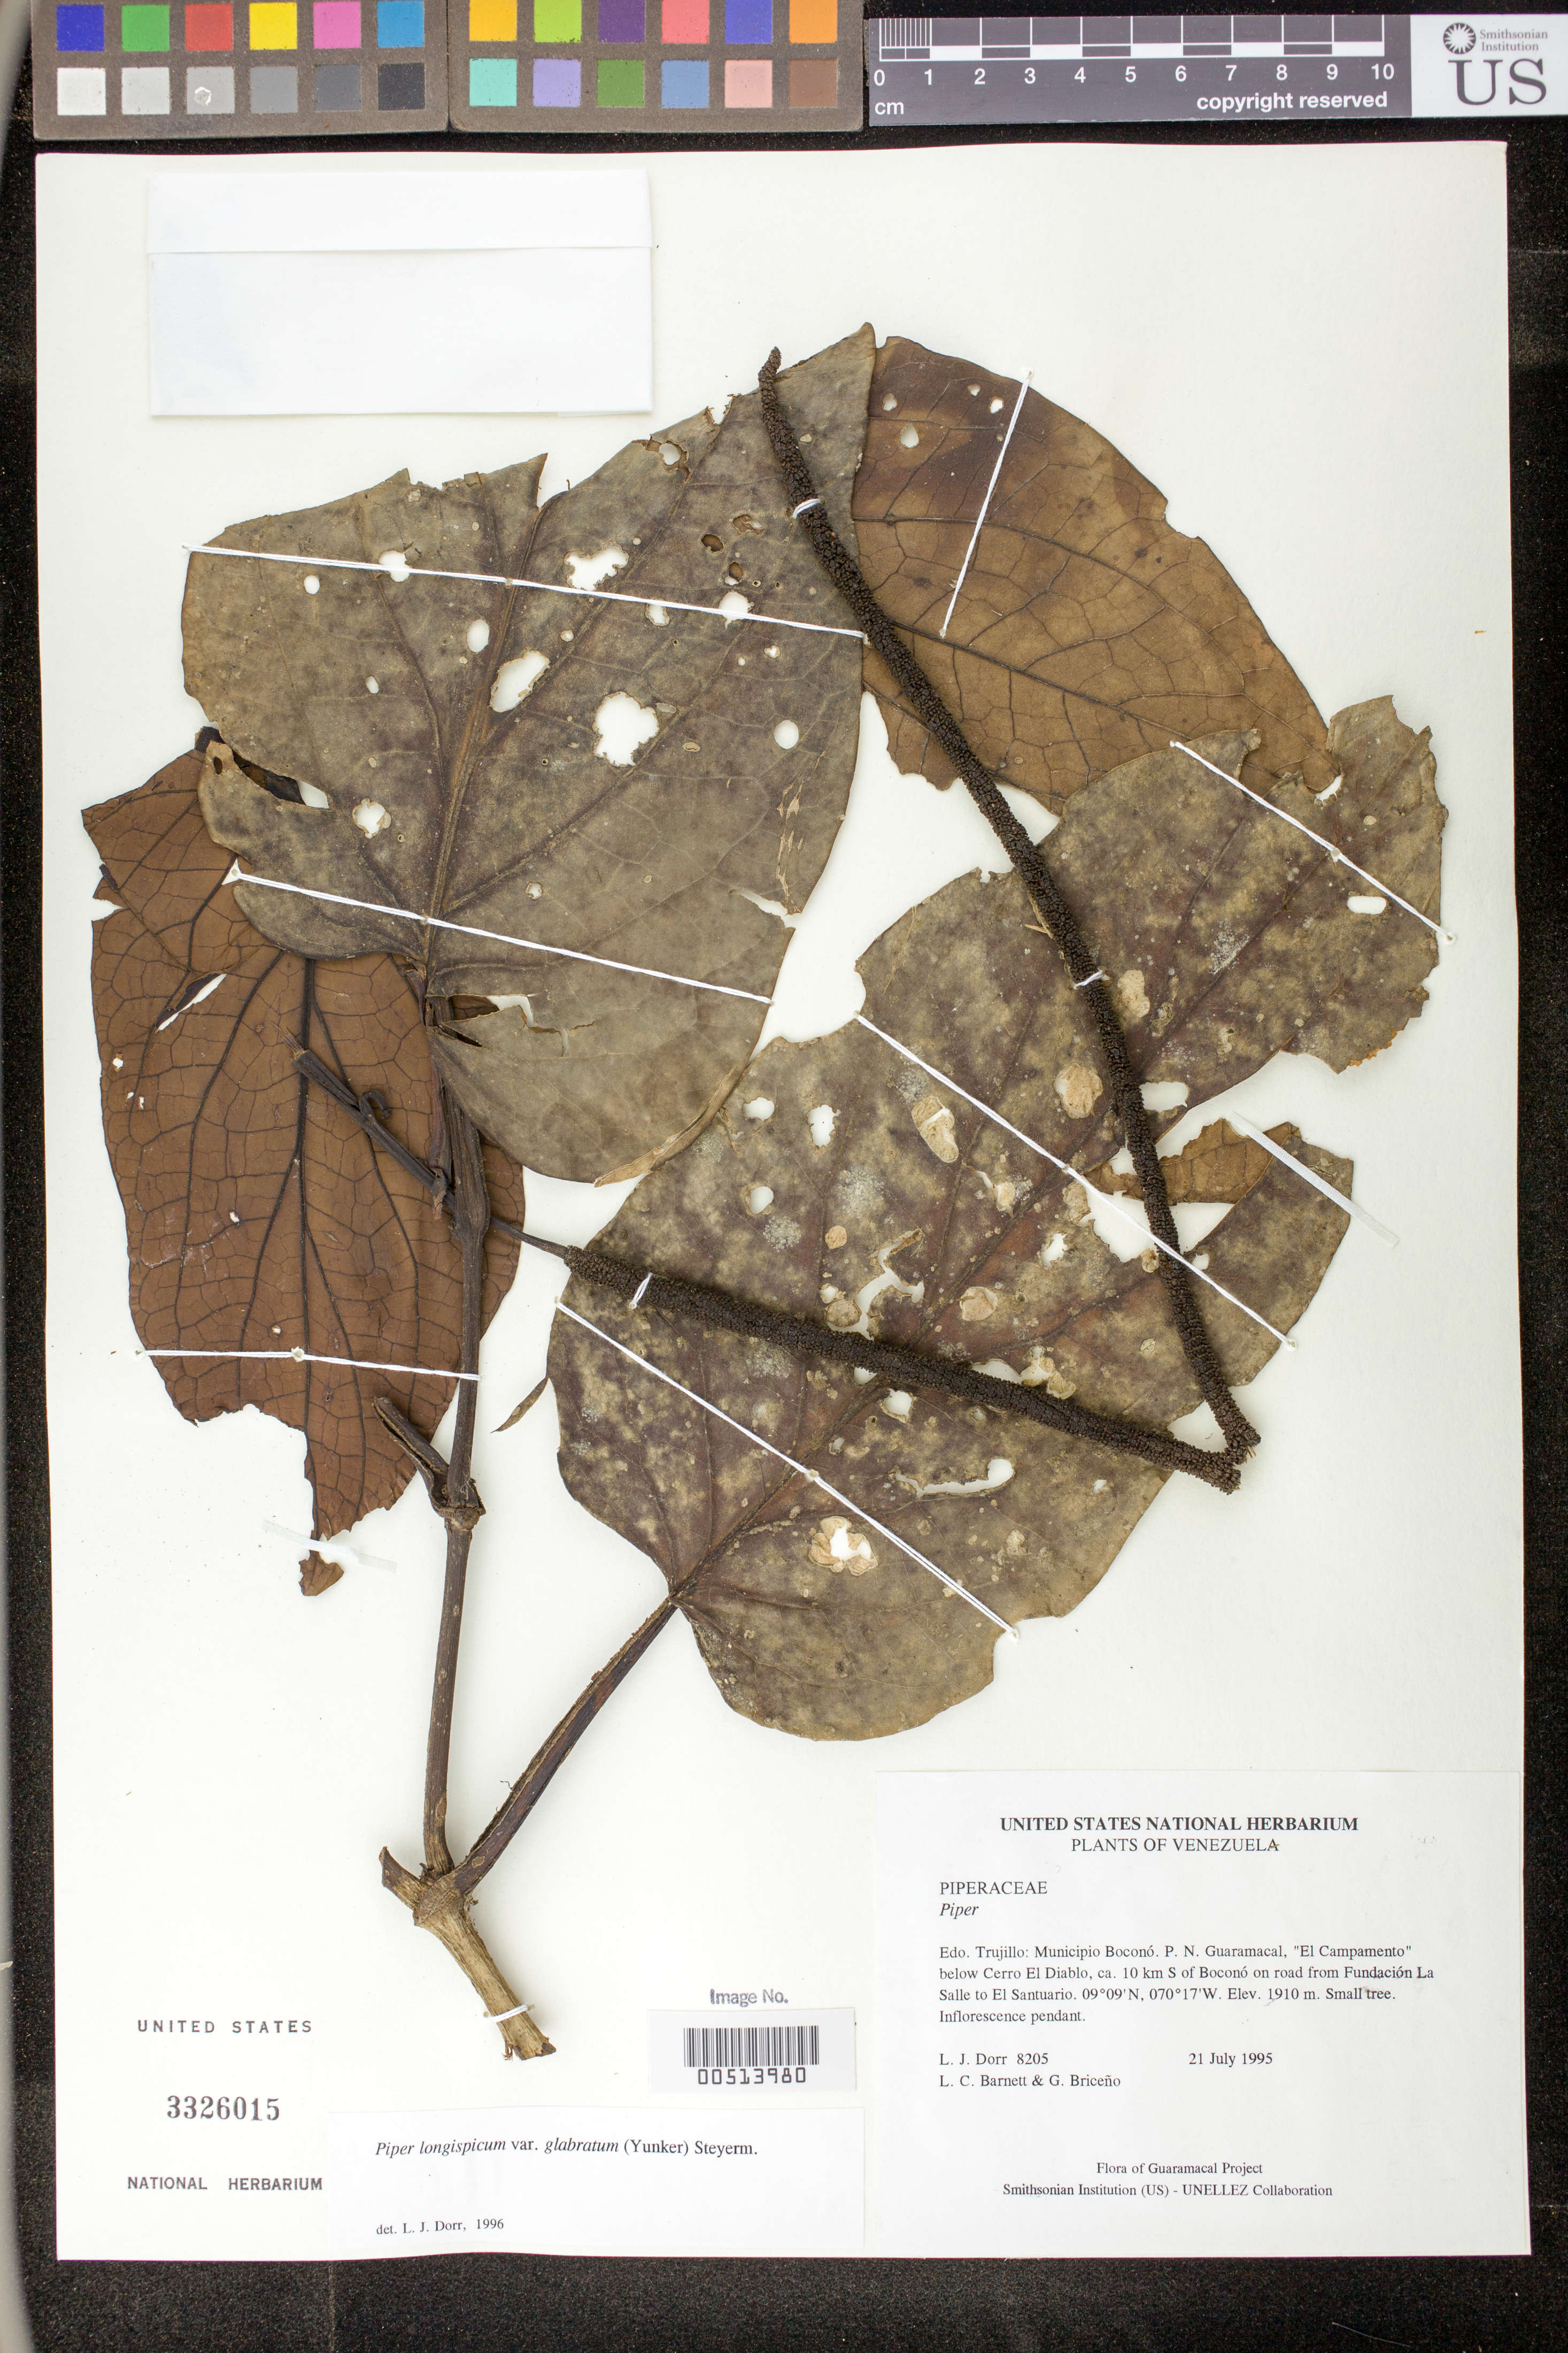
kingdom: Plantae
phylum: Tracheophyta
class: Magnoliopsida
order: Piperales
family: Piperaceae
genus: Piper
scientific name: Piper longispicum var. glabratum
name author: (Yunck.) Steyerm.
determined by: Dorr, L. J., (BOT), Smithsonian Institution - National Museum of Natural History (UNITED STATES)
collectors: L. J. Dorr, L. C. Barnett & G. Briceño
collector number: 8205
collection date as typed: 21 Jul 1995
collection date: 1995-07-21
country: Venezuela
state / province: Trujillo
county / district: Boconó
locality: Parque Nacional Guaramacal, "El Campamento" below Cerro El Diablo, ca. 10 km S of Boconó on road from Fundación La Salle to El Santuario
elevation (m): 1910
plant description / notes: F, HUA, PORT, US, VEN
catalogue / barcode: US 3326015